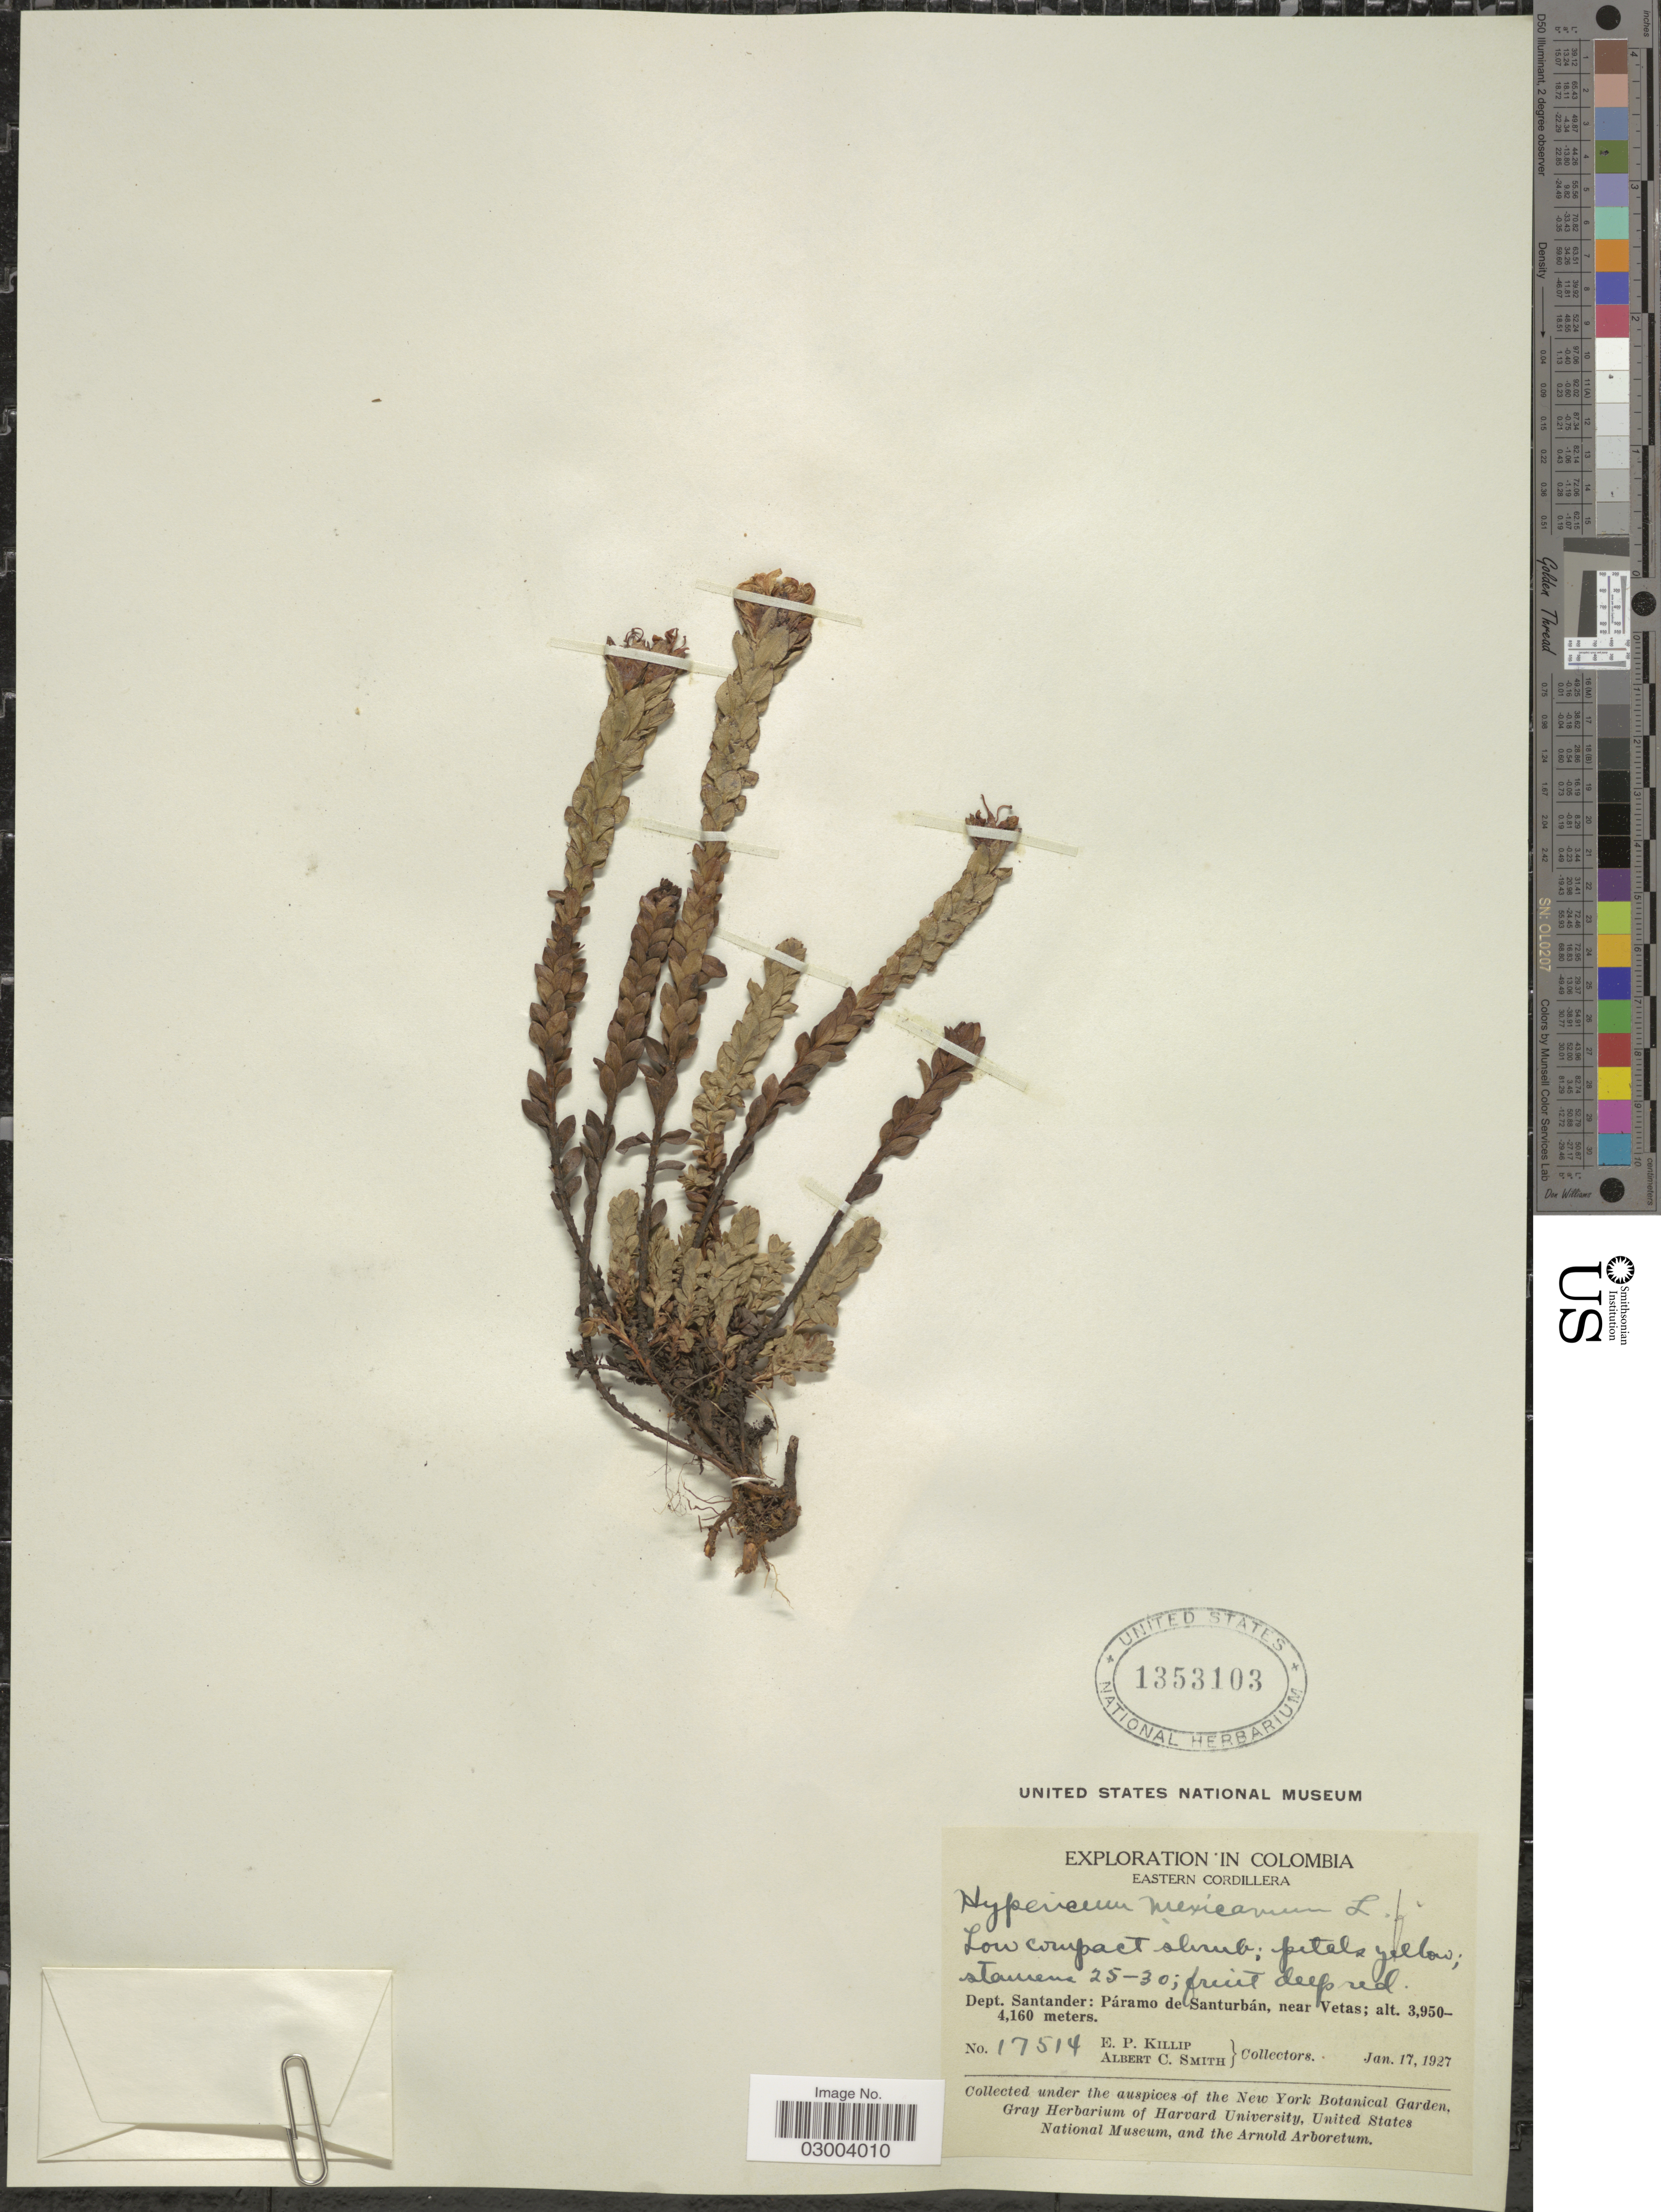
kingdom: Plantae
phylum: Tracheophyta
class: Magnoliopsida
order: Malpighiales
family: Hypericaceae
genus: Hypericum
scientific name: Hypericum mexicanum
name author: L.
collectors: E. P. Killip & A. C. Smith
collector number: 17514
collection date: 1927-01-17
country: Colombia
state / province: Santander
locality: Eastern Cordillera, Dept. Santander: Páramo de Santurbán, near Vetas.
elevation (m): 3950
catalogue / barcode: US 1353103